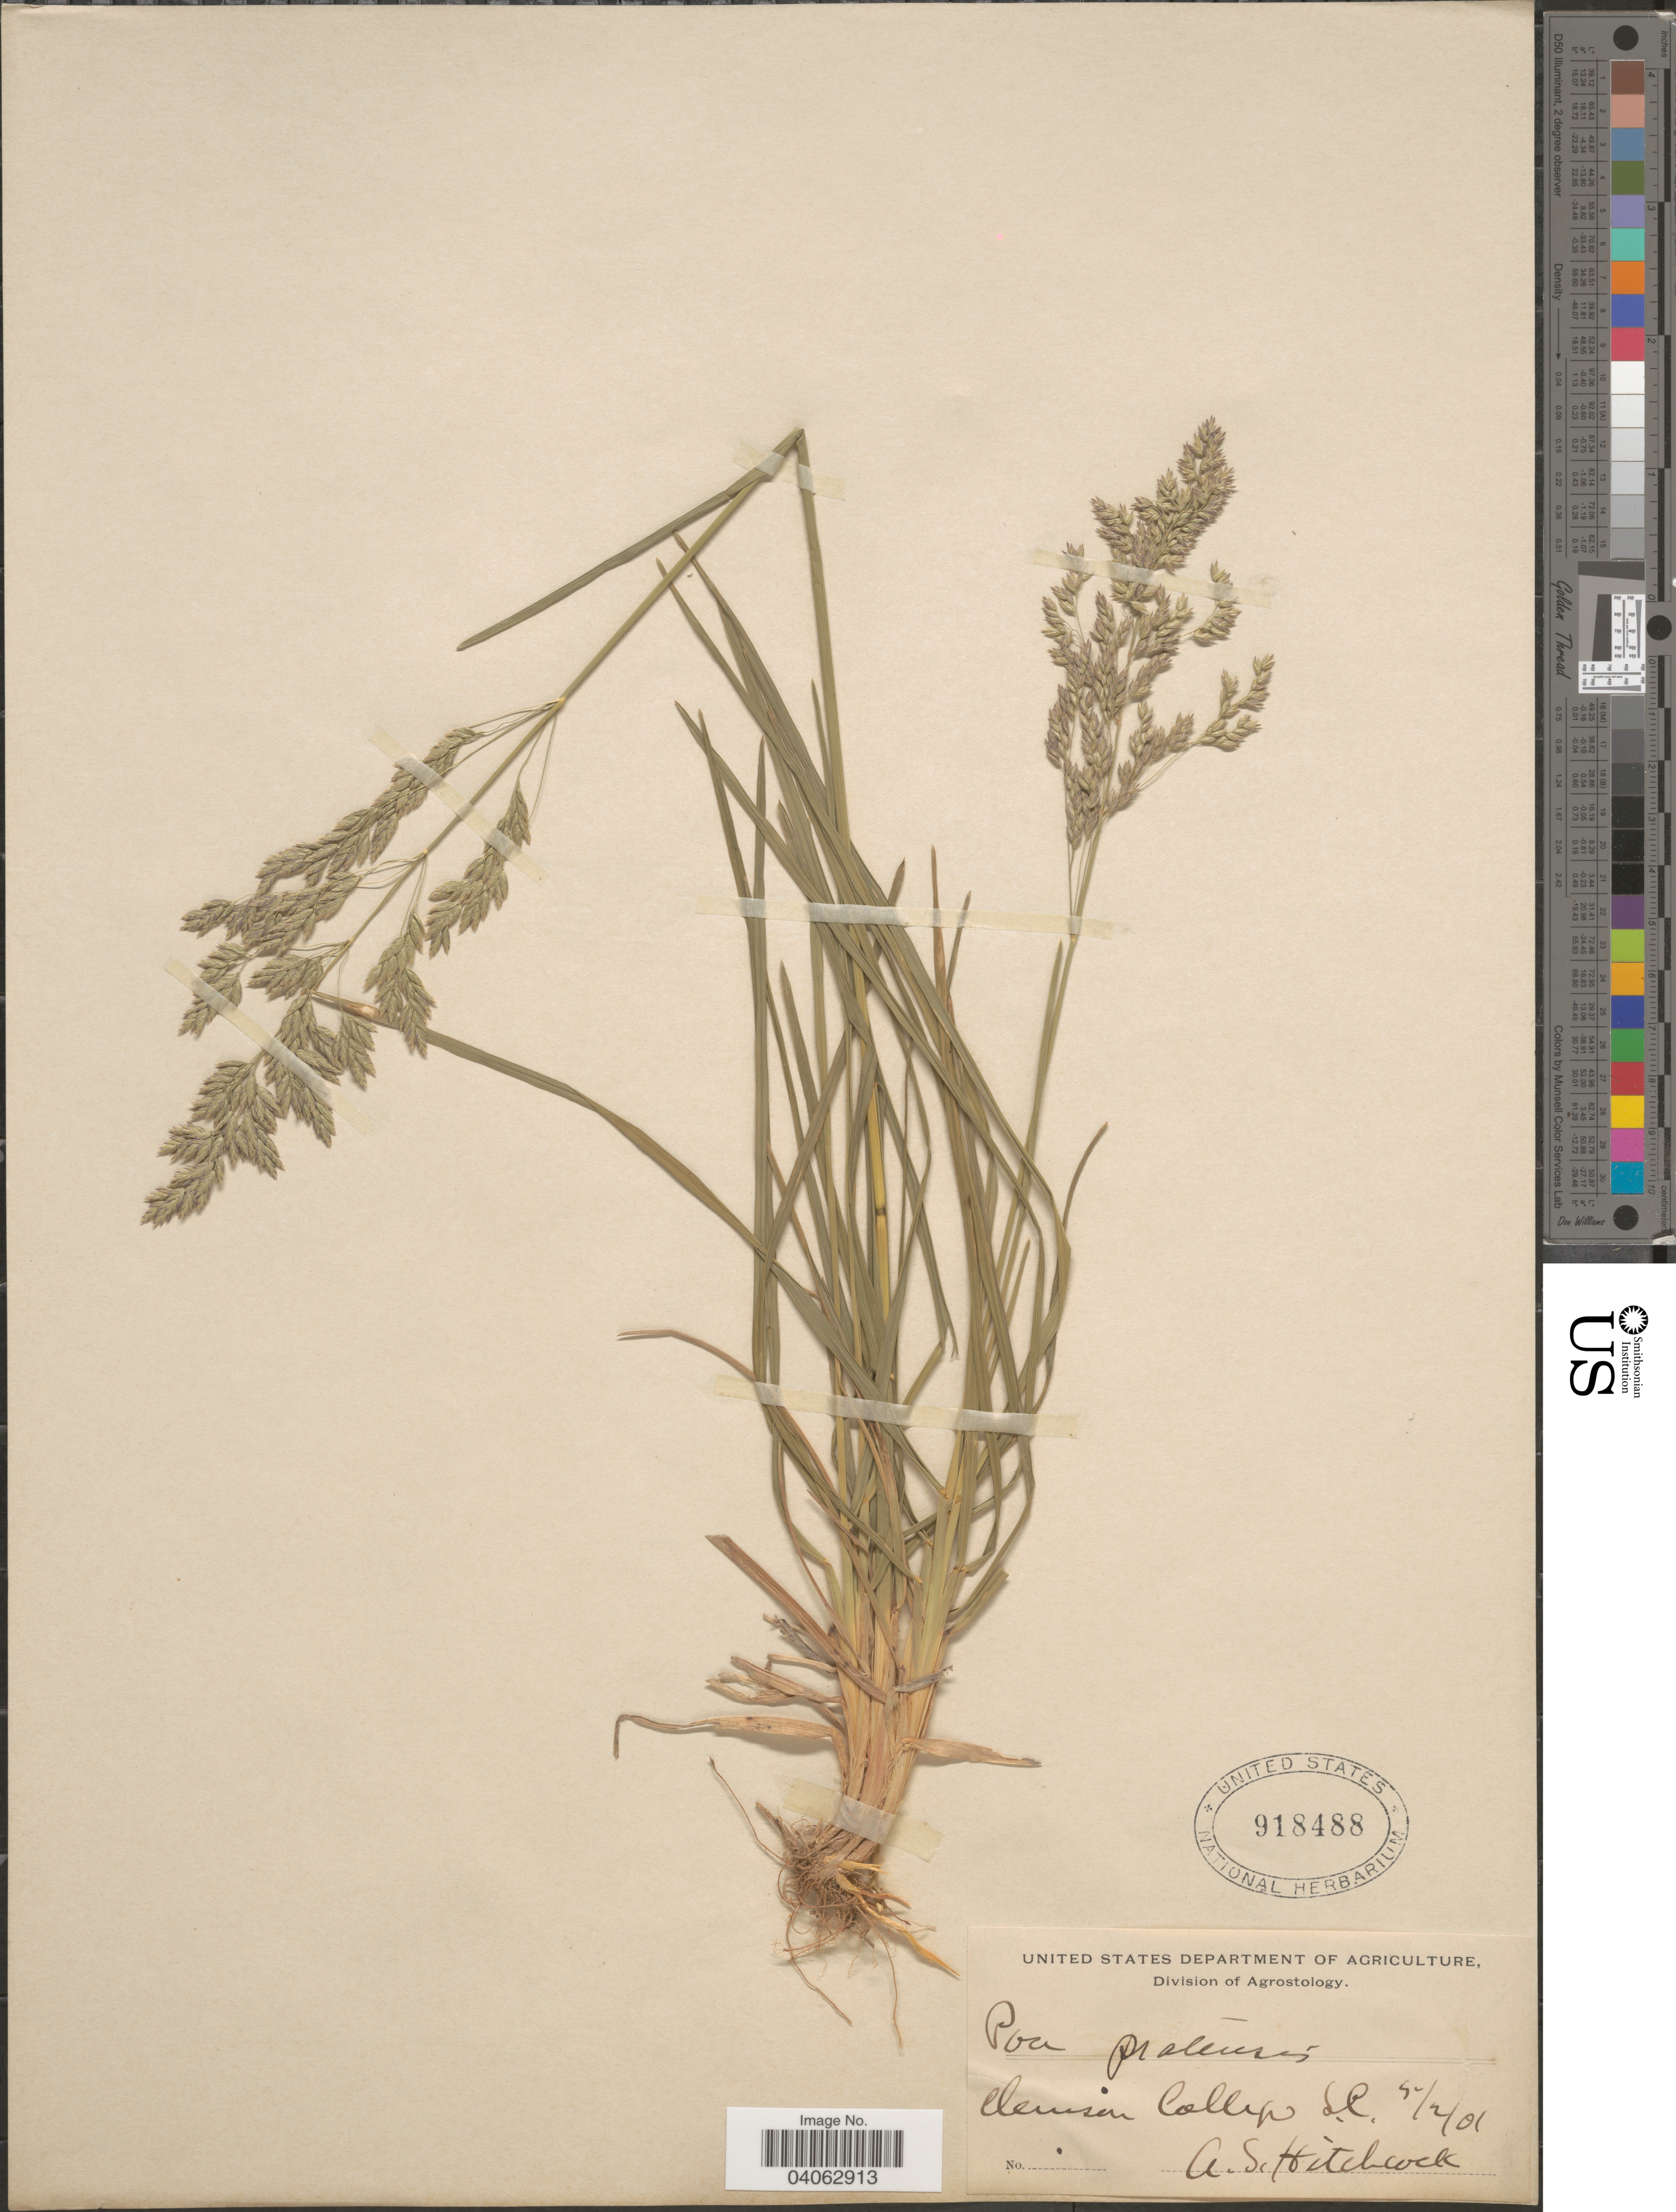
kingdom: Plantae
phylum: Tracheophyta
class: Liliopsida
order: Poales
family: Poaceae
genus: Poa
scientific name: Poa pratensis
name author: L.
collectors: A. S. Hitchcock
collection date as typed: Transcribed d/m/y: 2/5/1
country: United States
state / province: South Carolina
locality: Clemson College.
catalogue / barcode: US 918488